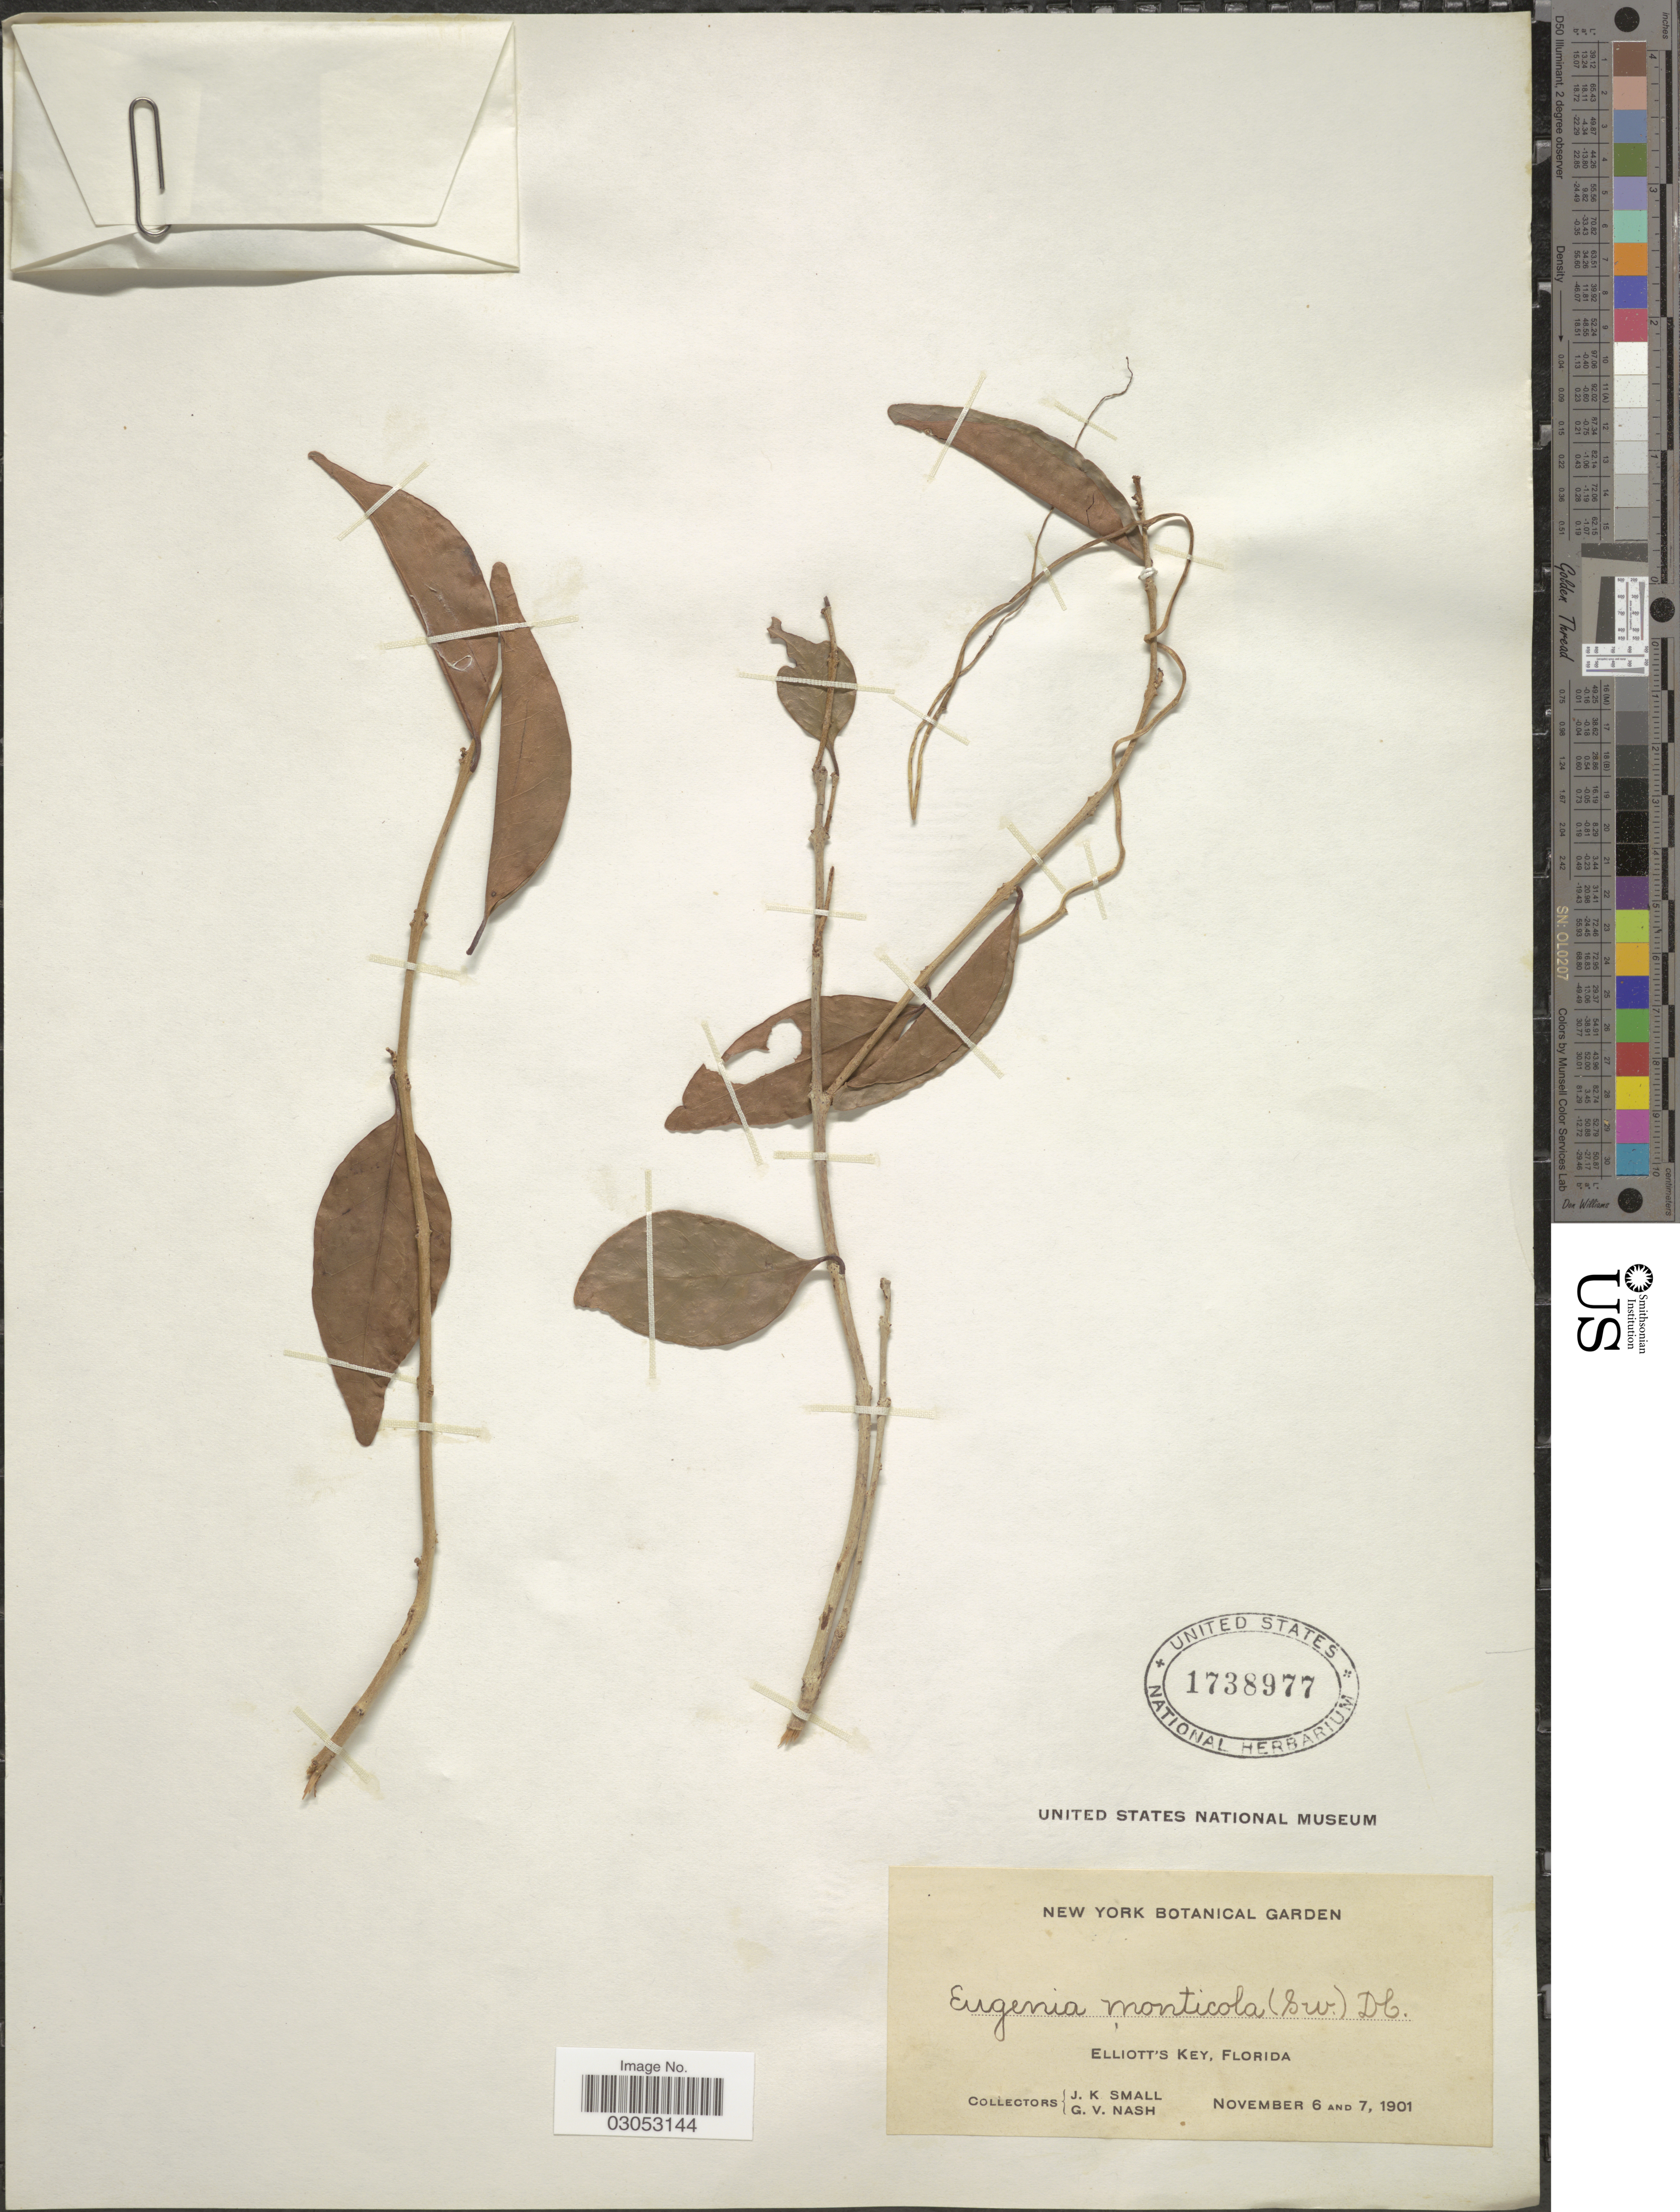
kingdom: Plantae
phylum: Tracheophyta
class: Magnoliopsida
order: Myrtales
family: Myrtaceae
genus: Eugenia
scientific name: Eugenia axillaris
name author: (Sw.) Willd.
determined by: Strong, Mark T., (BOT), Smithsonian Institution - National Museum of Natural History (UNITED STATES)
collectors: J. K. Small & G. V. Nash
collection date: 1901-11-06/1901-11-07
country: United States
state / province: Florida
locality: Elliott's Key.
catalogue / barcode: US 1738977